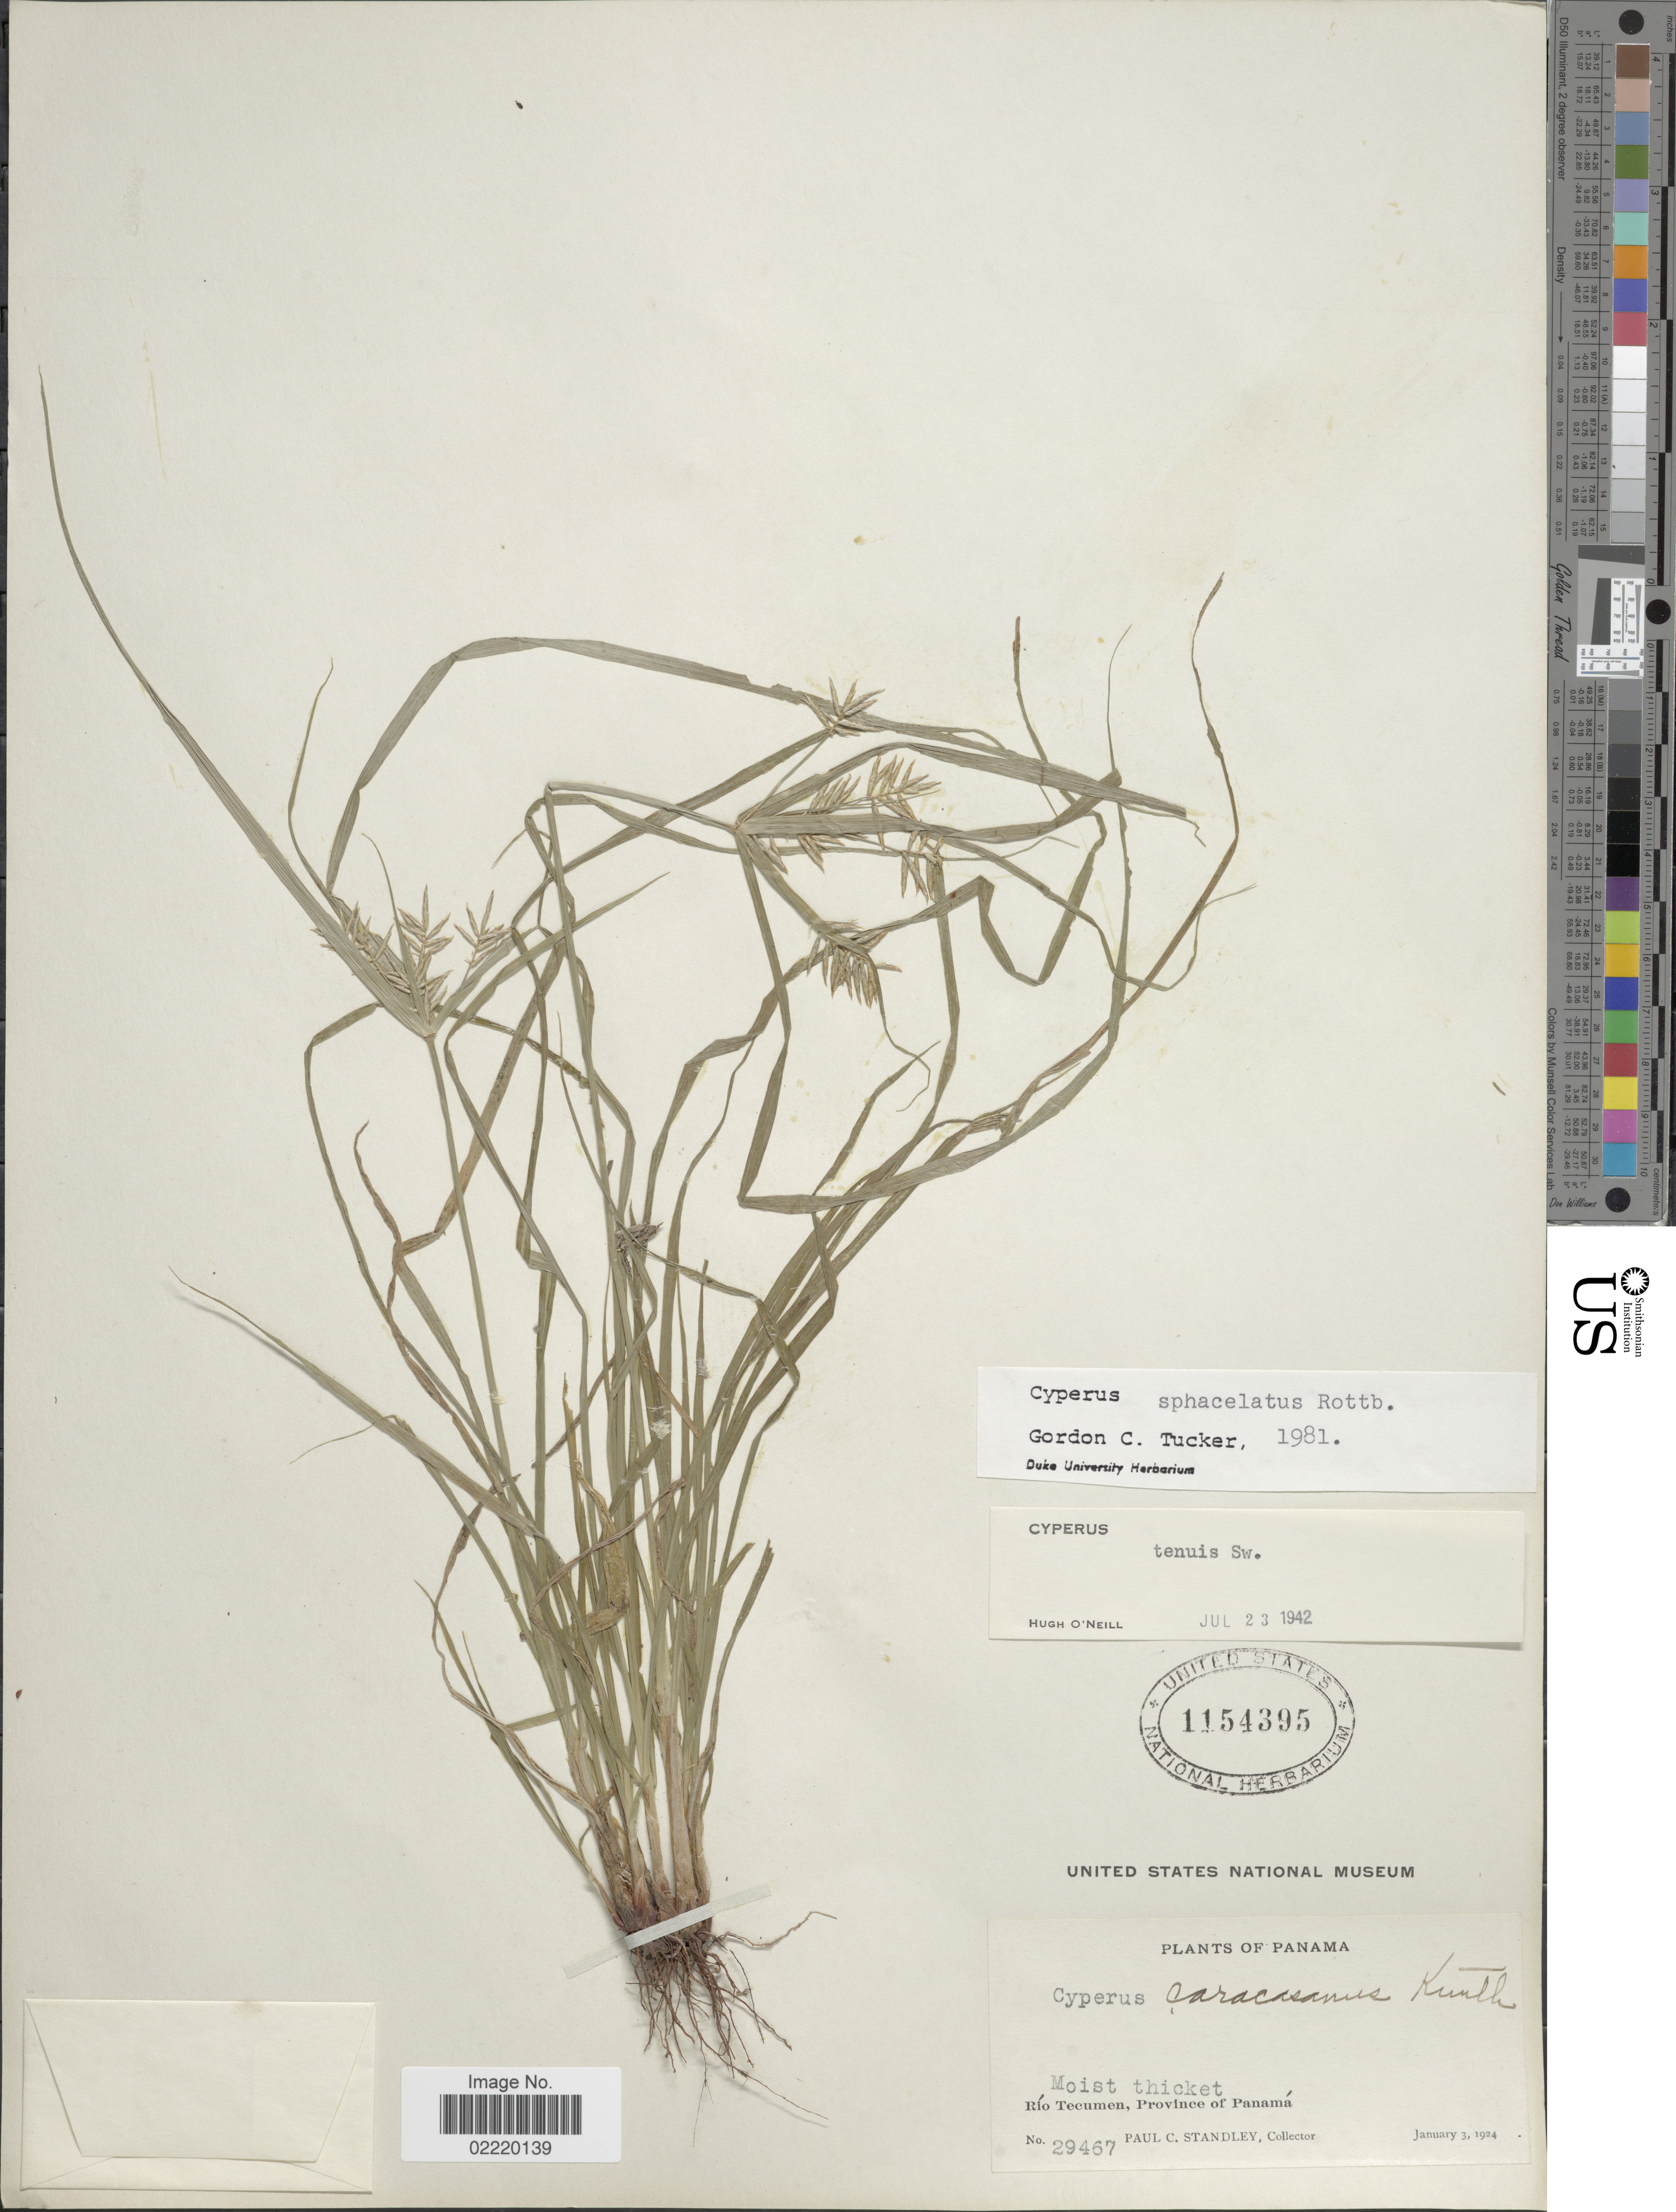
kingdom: Plantae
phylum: Tracheophyta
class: Liliopsida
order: Poales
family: Cyperaceae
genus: Cyperus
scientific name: Cyperus sphacelatus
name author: Rottb.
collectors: P. C. Standley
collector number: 29467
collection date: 1924-01-03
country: Panama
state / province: Panamá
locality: Moist thicket, Rio Tecumen.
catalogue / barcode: US 1154395